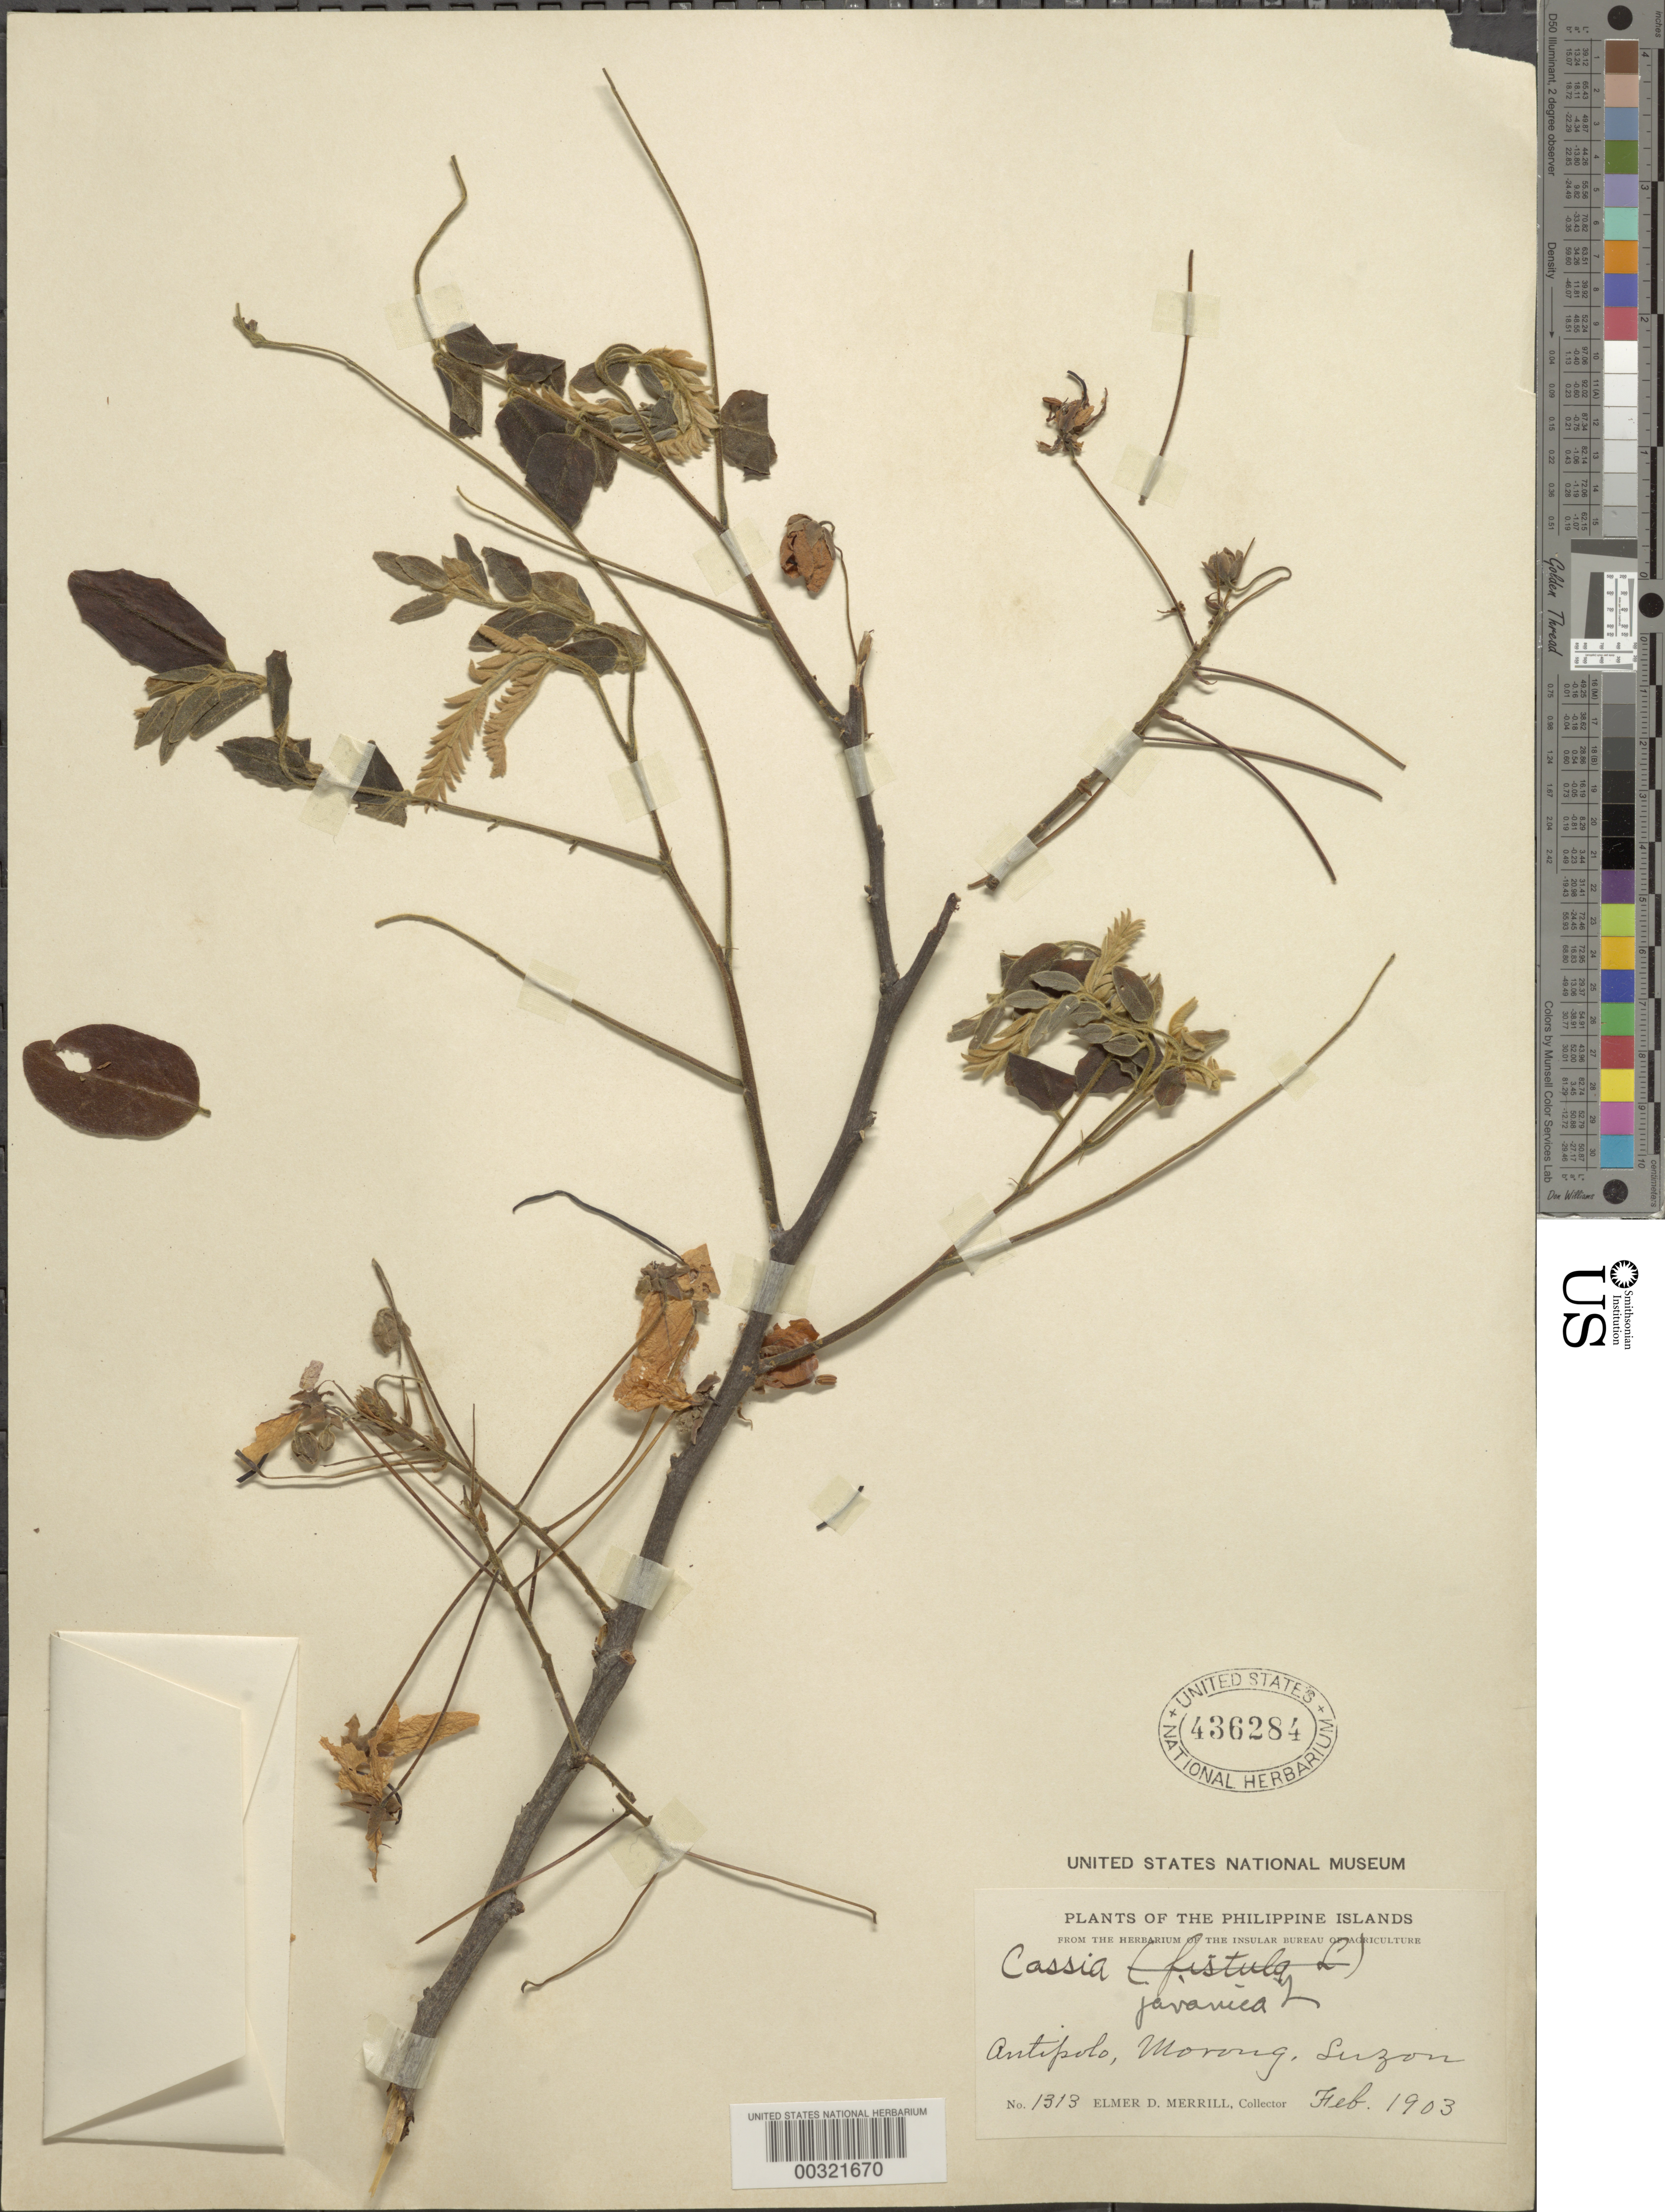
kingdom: Plantae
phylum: Tracheophyta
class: Magnoliopsida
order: Fabales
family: Fabaceae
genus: Cassia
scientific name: Cassia javanica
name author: L.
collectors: E. D. Merrill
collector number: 1313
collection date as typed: Feb 1903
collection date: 1903-02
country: Philippines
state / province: Calabarzon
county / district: Rizal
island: Luzon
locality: Antipolo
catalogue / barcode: US 436284